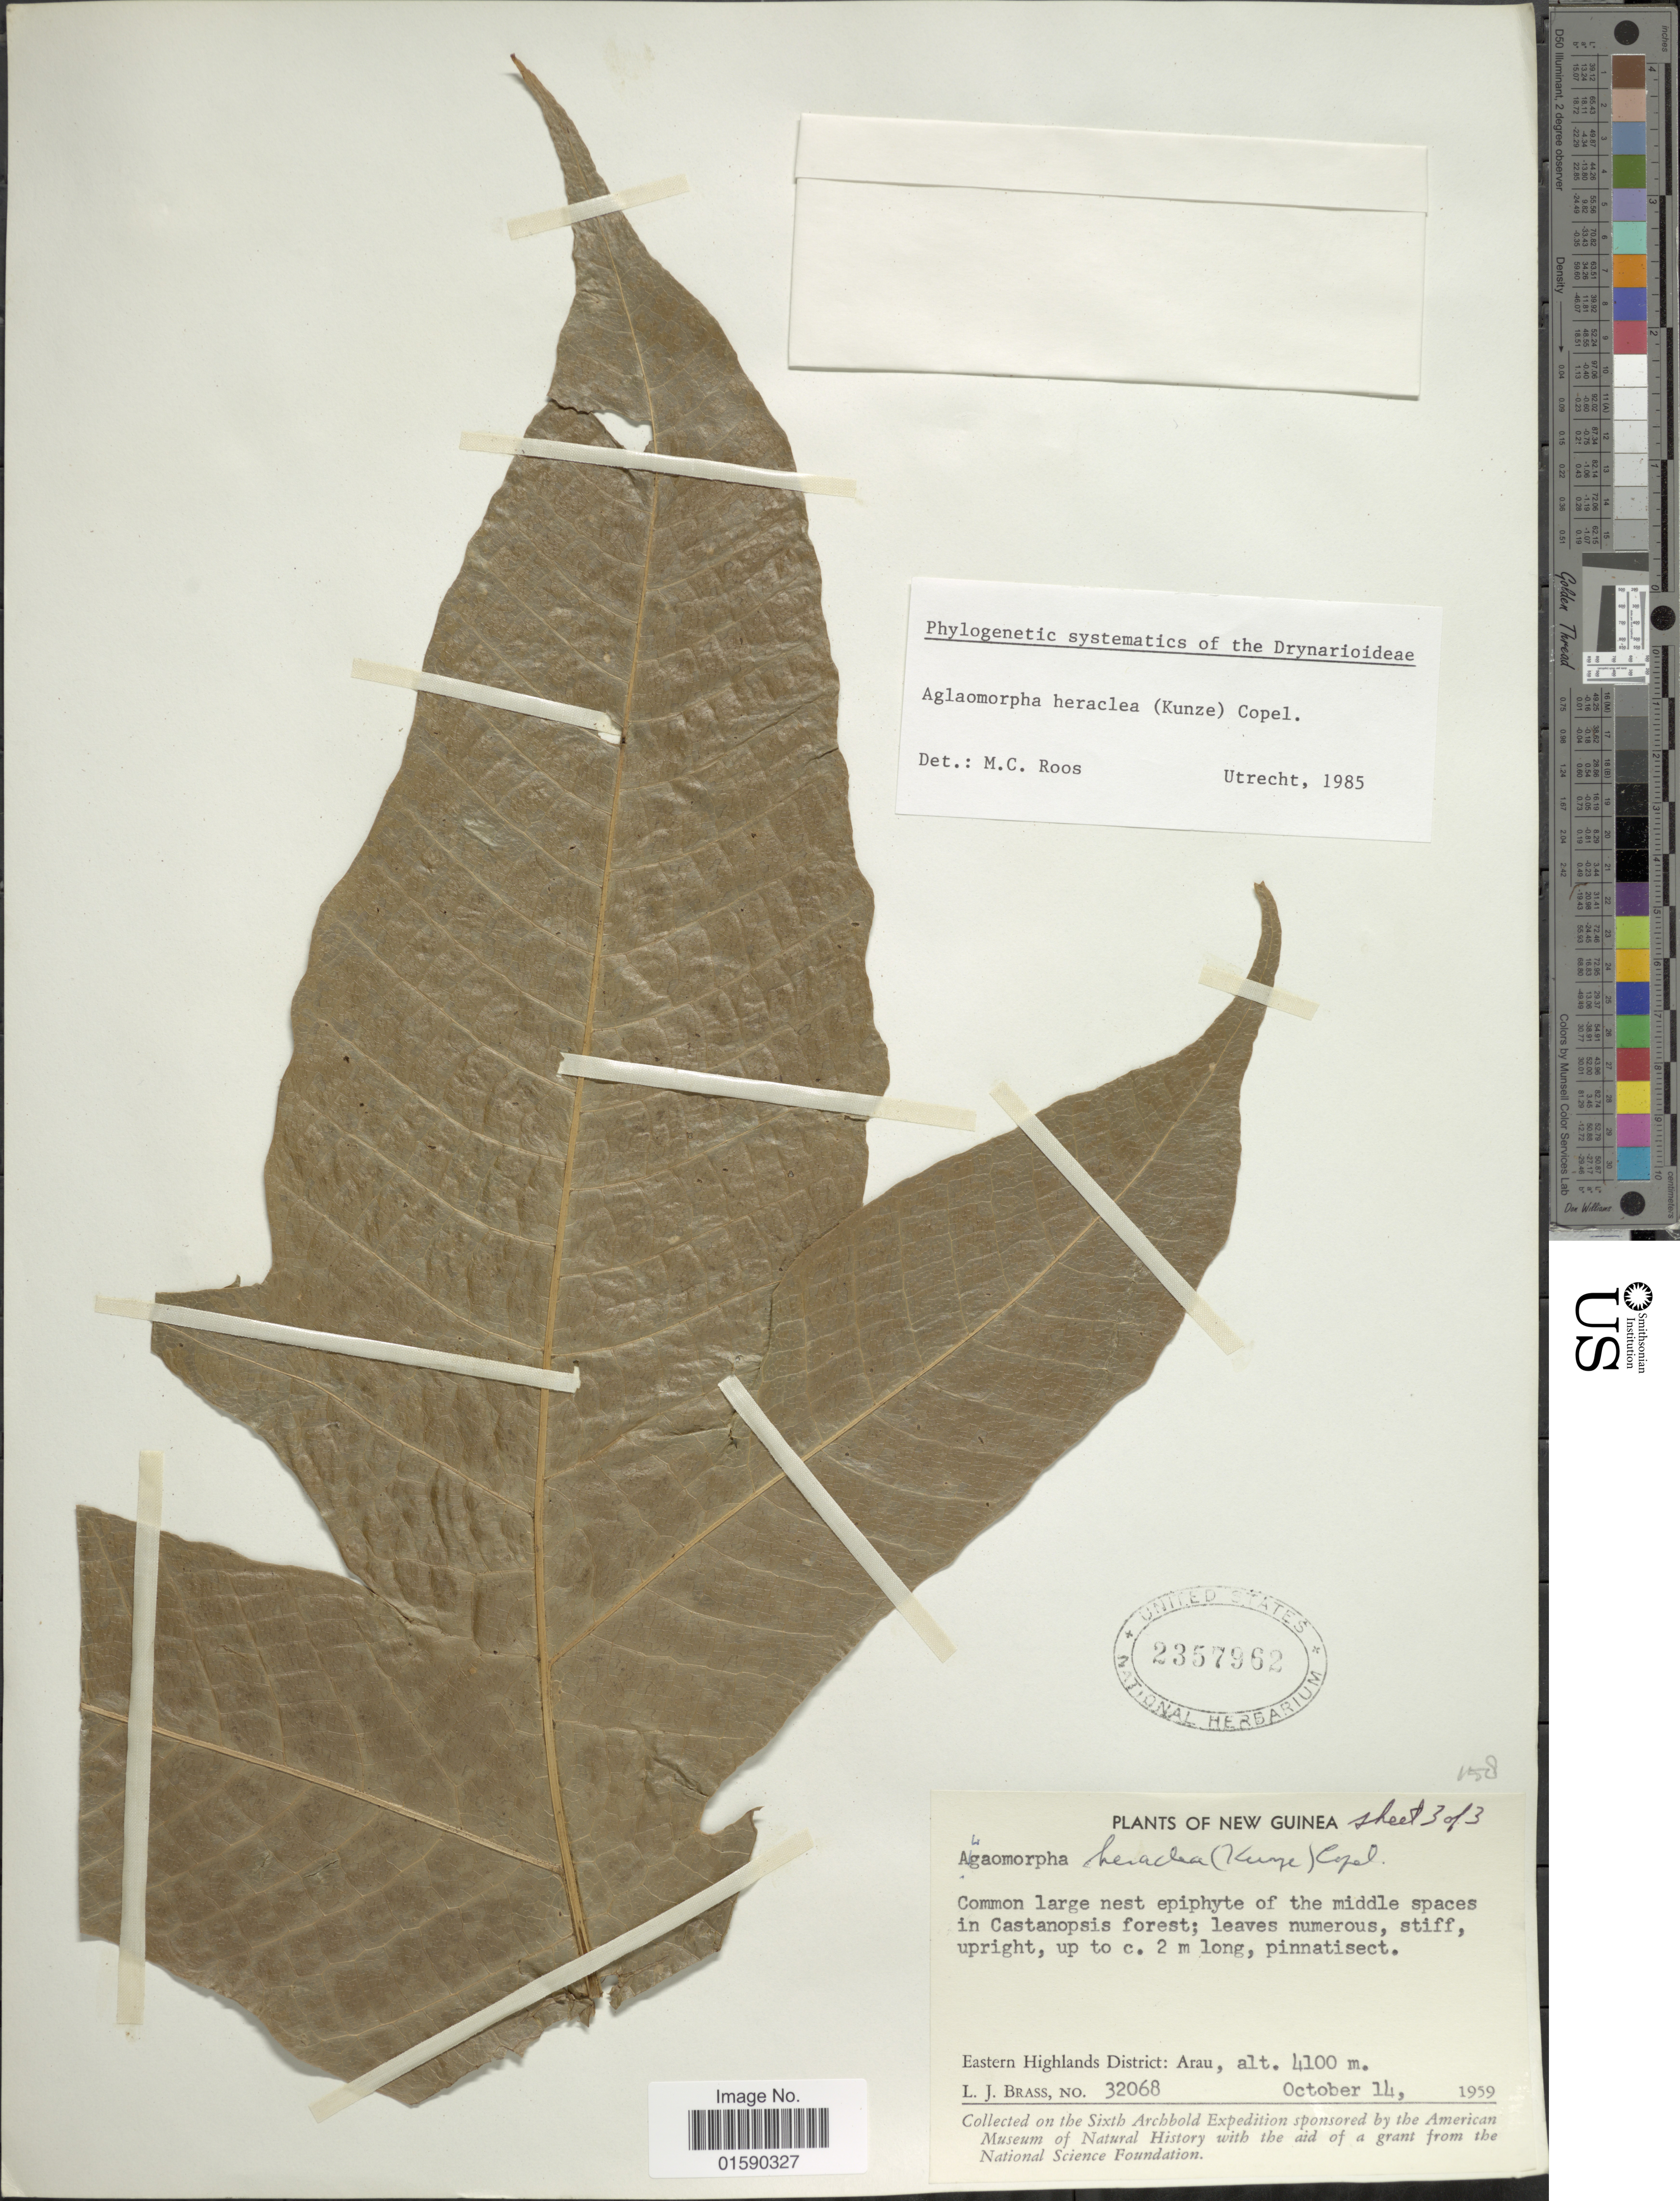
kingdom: Plantae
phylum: Tracheophyta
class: Polypodiopsida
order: Polypodiales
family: Polypodiaceae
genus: Aglaomorpha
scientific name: Aglaomorpha heraclea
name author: (Kunze) Copel.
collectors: L. J. Brass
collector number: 32068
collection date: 1959-10-14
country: Papua New Guinea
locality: New Guinea. Eastern Highlands District: Arau.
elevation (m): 1400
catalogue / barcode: US 2357962